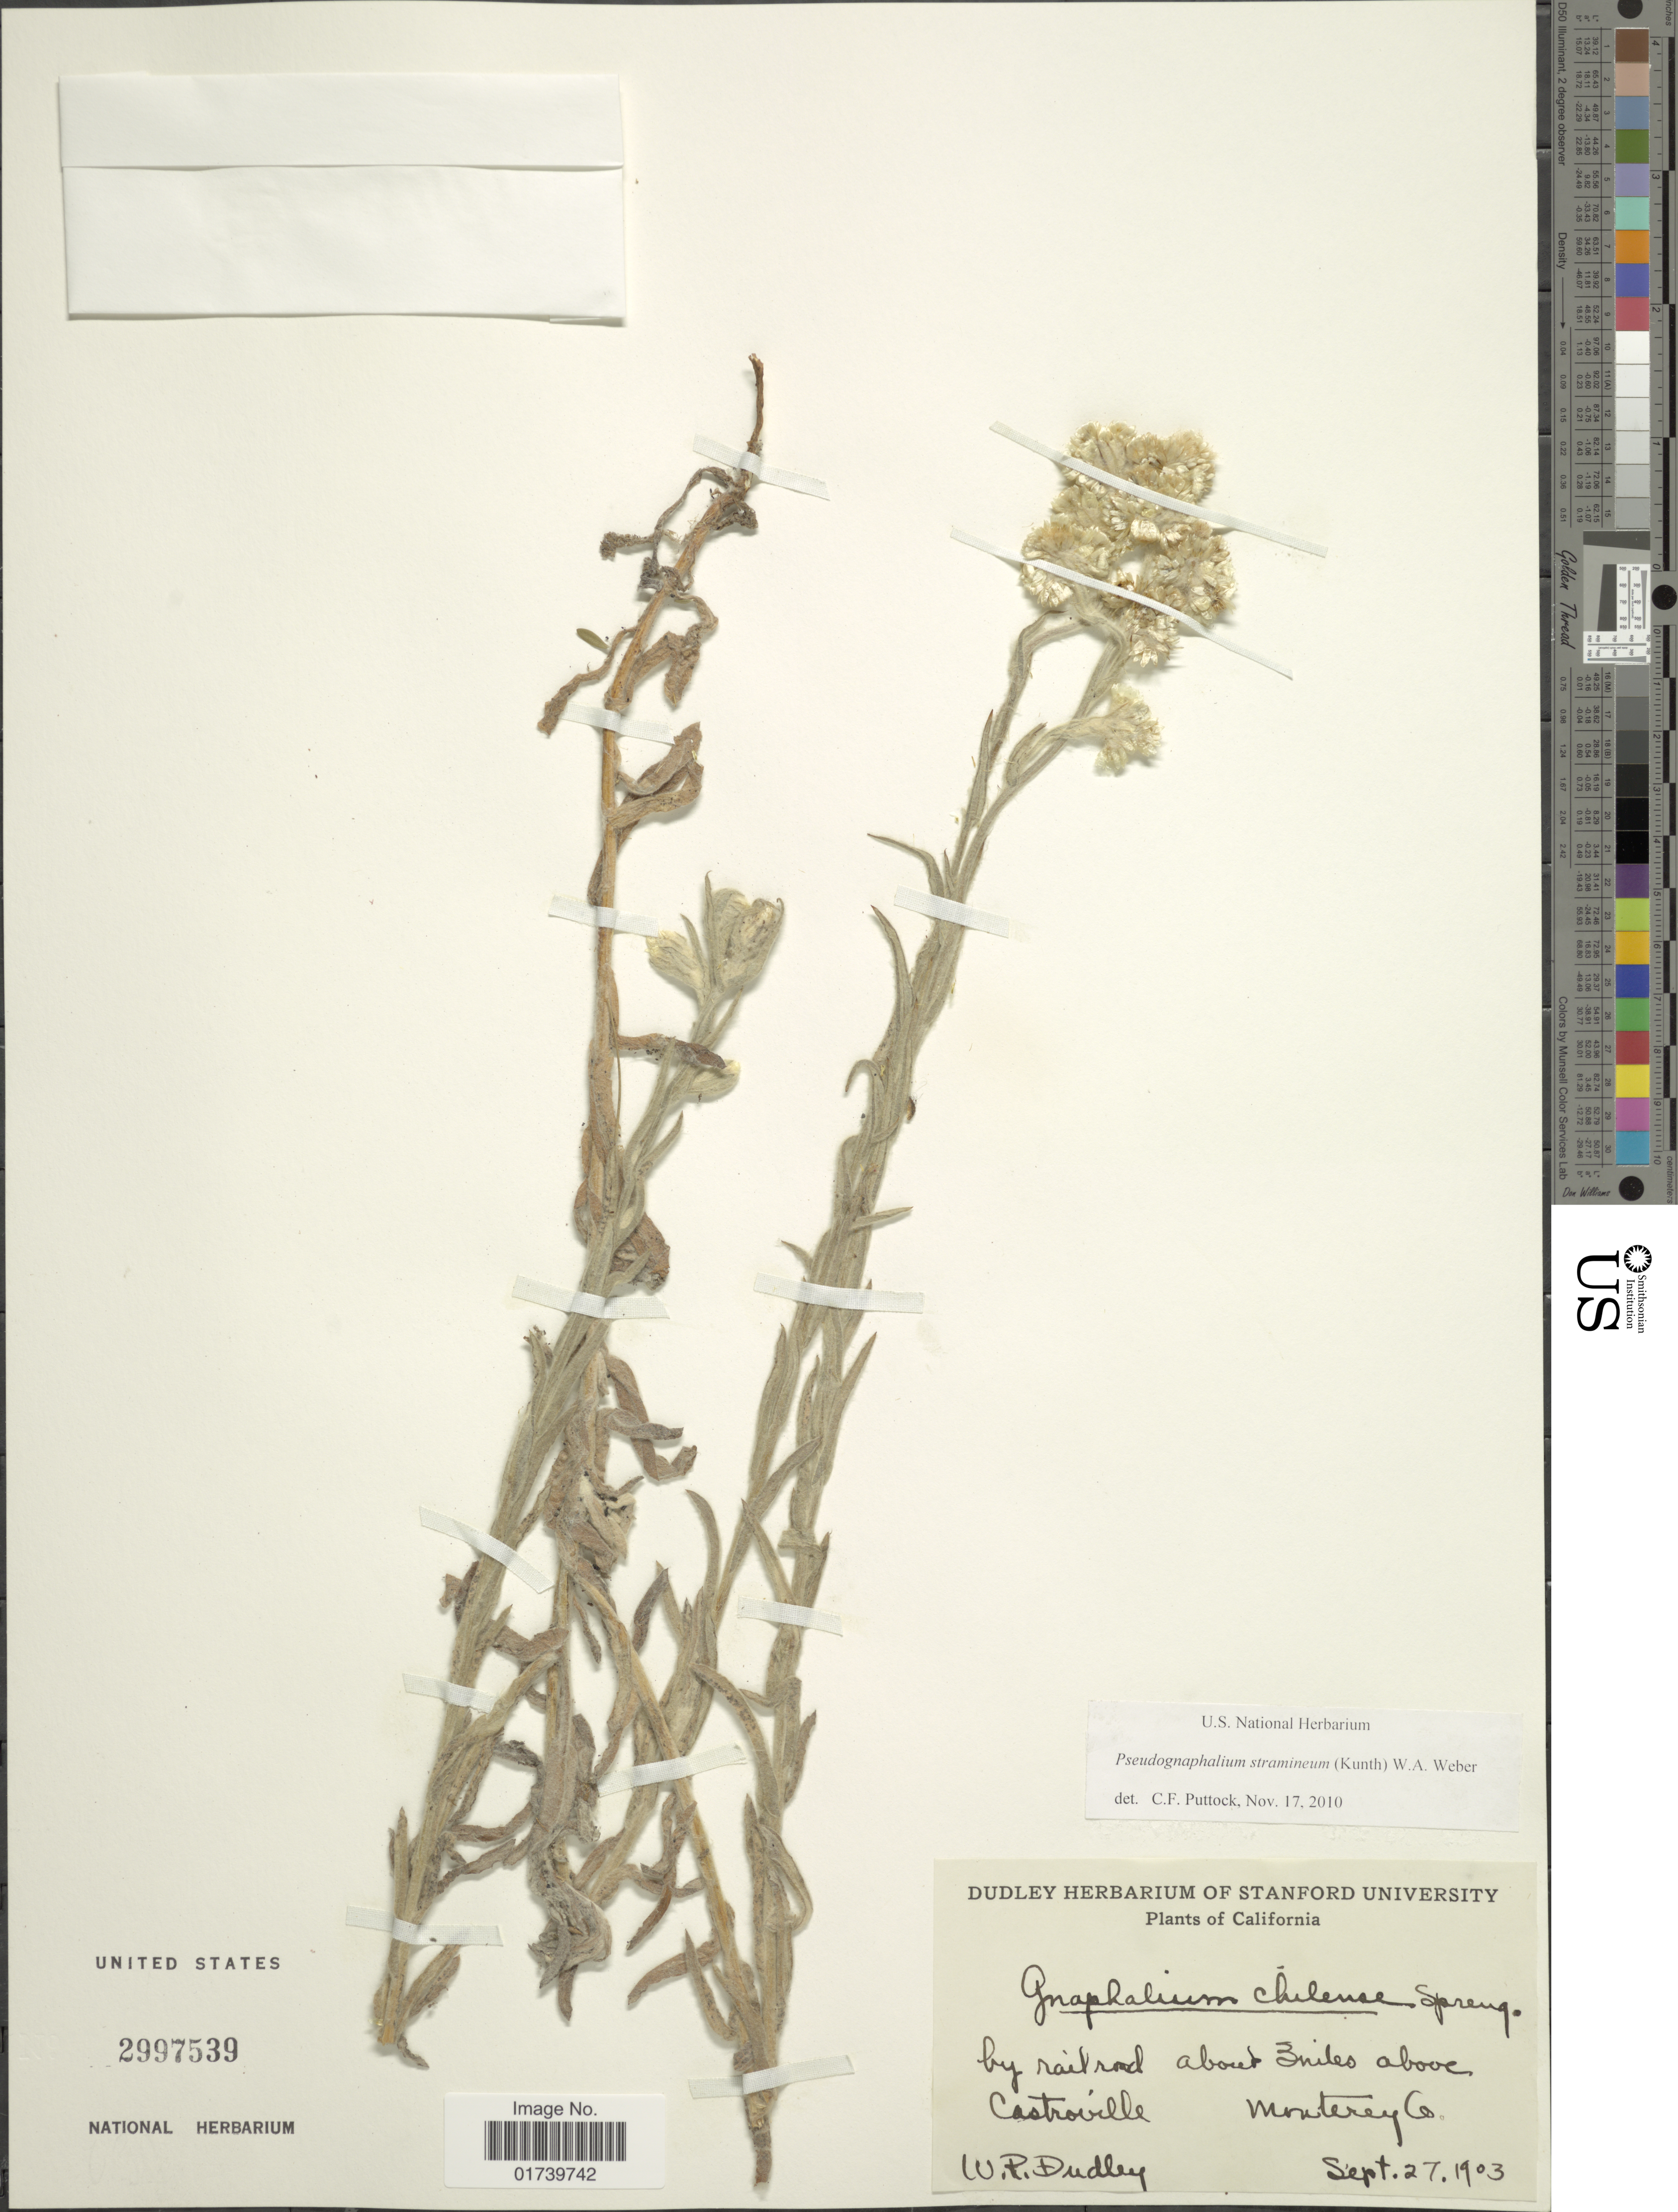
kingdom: Plantae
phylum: Tracheophyta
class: Magnoliopsida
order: Asterales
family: Asteraceae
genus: Pseudognaphalium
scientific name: Pseudognaphalium stramineum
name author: (Kunth) Anderb.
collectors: W. Dudley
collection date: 1903-09-27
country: United States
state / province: California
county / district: Monterey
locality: By railroad about 3 miles above Castroville Monterey Co.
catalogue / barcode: US 2997539